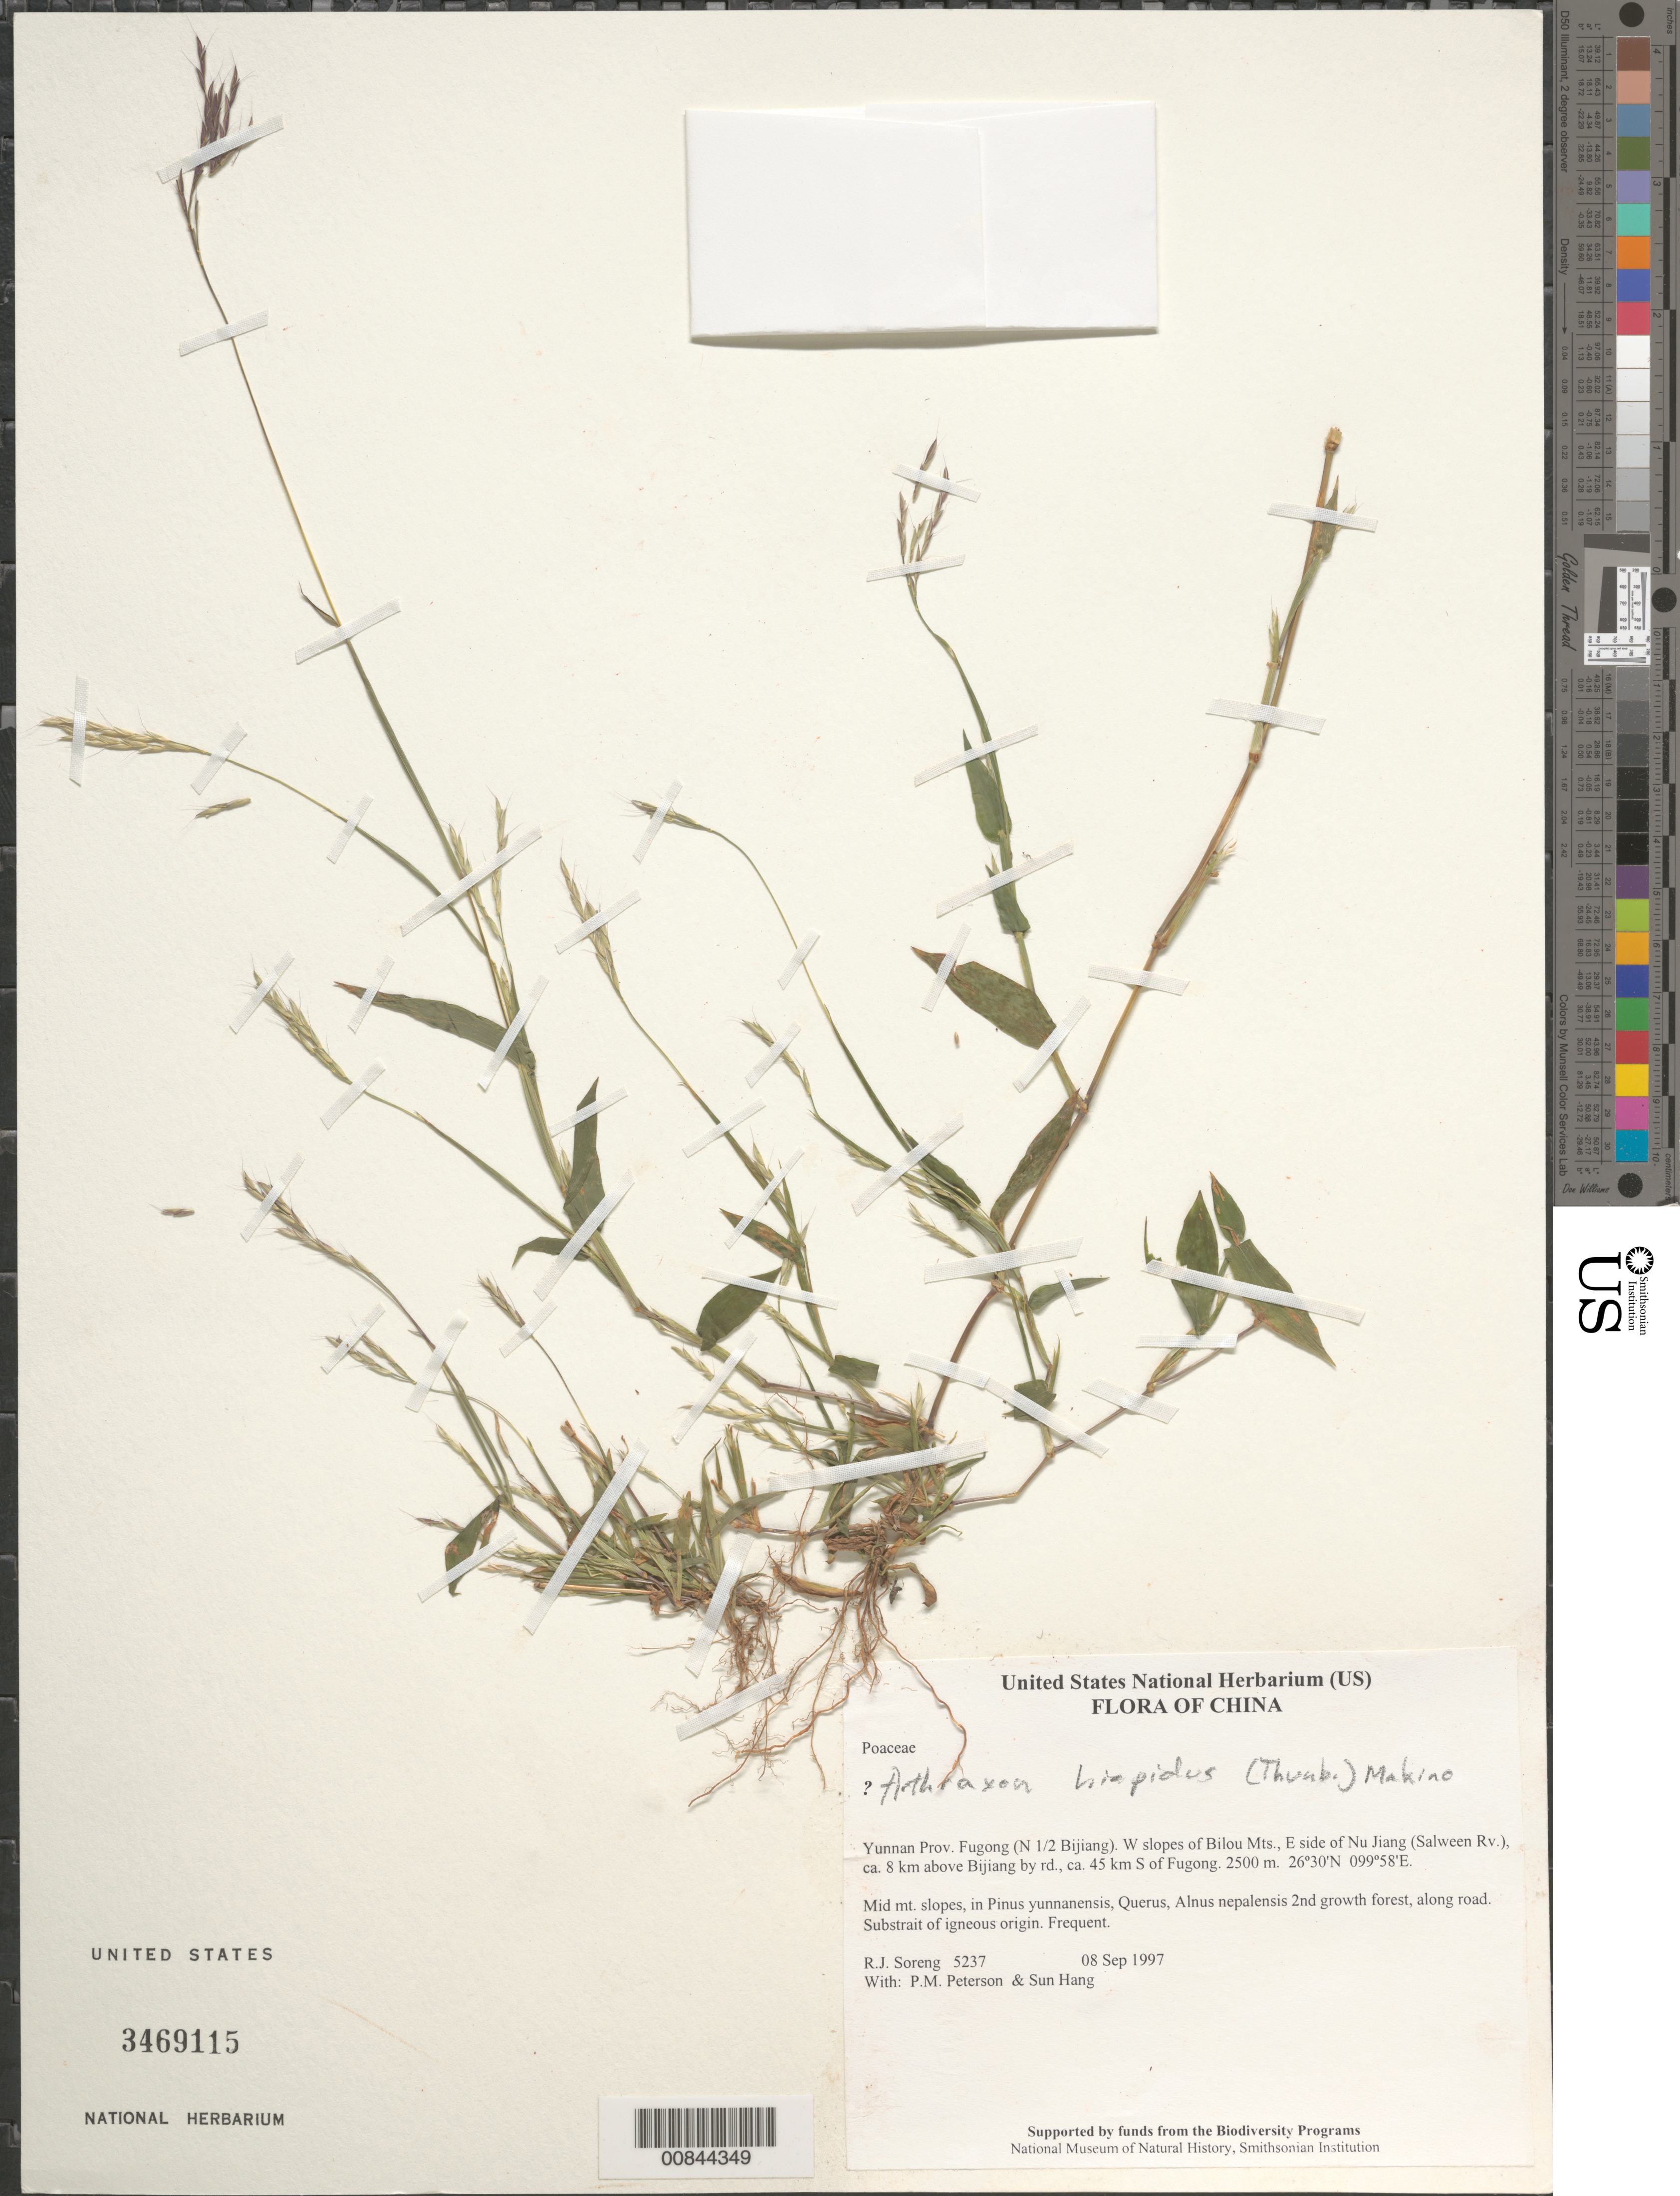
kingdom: Plantae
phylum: Tracheophyta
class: Liliopsida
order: Poales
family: Poaceae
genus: Arthraxon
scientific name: Arthraxon hispidus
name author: (Thunb.) Makino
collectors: R. J. Soreng, P. M. Peterson & Sun Hang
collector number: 5237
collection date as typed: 08 Sep 1997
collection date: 1997-09-08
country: China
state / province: Yunnan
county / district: Fugong (N 1/2 Bijiang)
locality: W slopes of Bilou Mts., E side of Nu Jiang (Salween Rv.), ca. 8 km above Bijiang by rd., ca. 45 km S of Fugong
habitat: Mid mt. slopes, in Pinus yunnanensis, Querus, Alnus nepalensis 2nd growth forest, along road. Substrait of igneous origin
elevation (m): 2500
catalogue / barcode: US 3469115